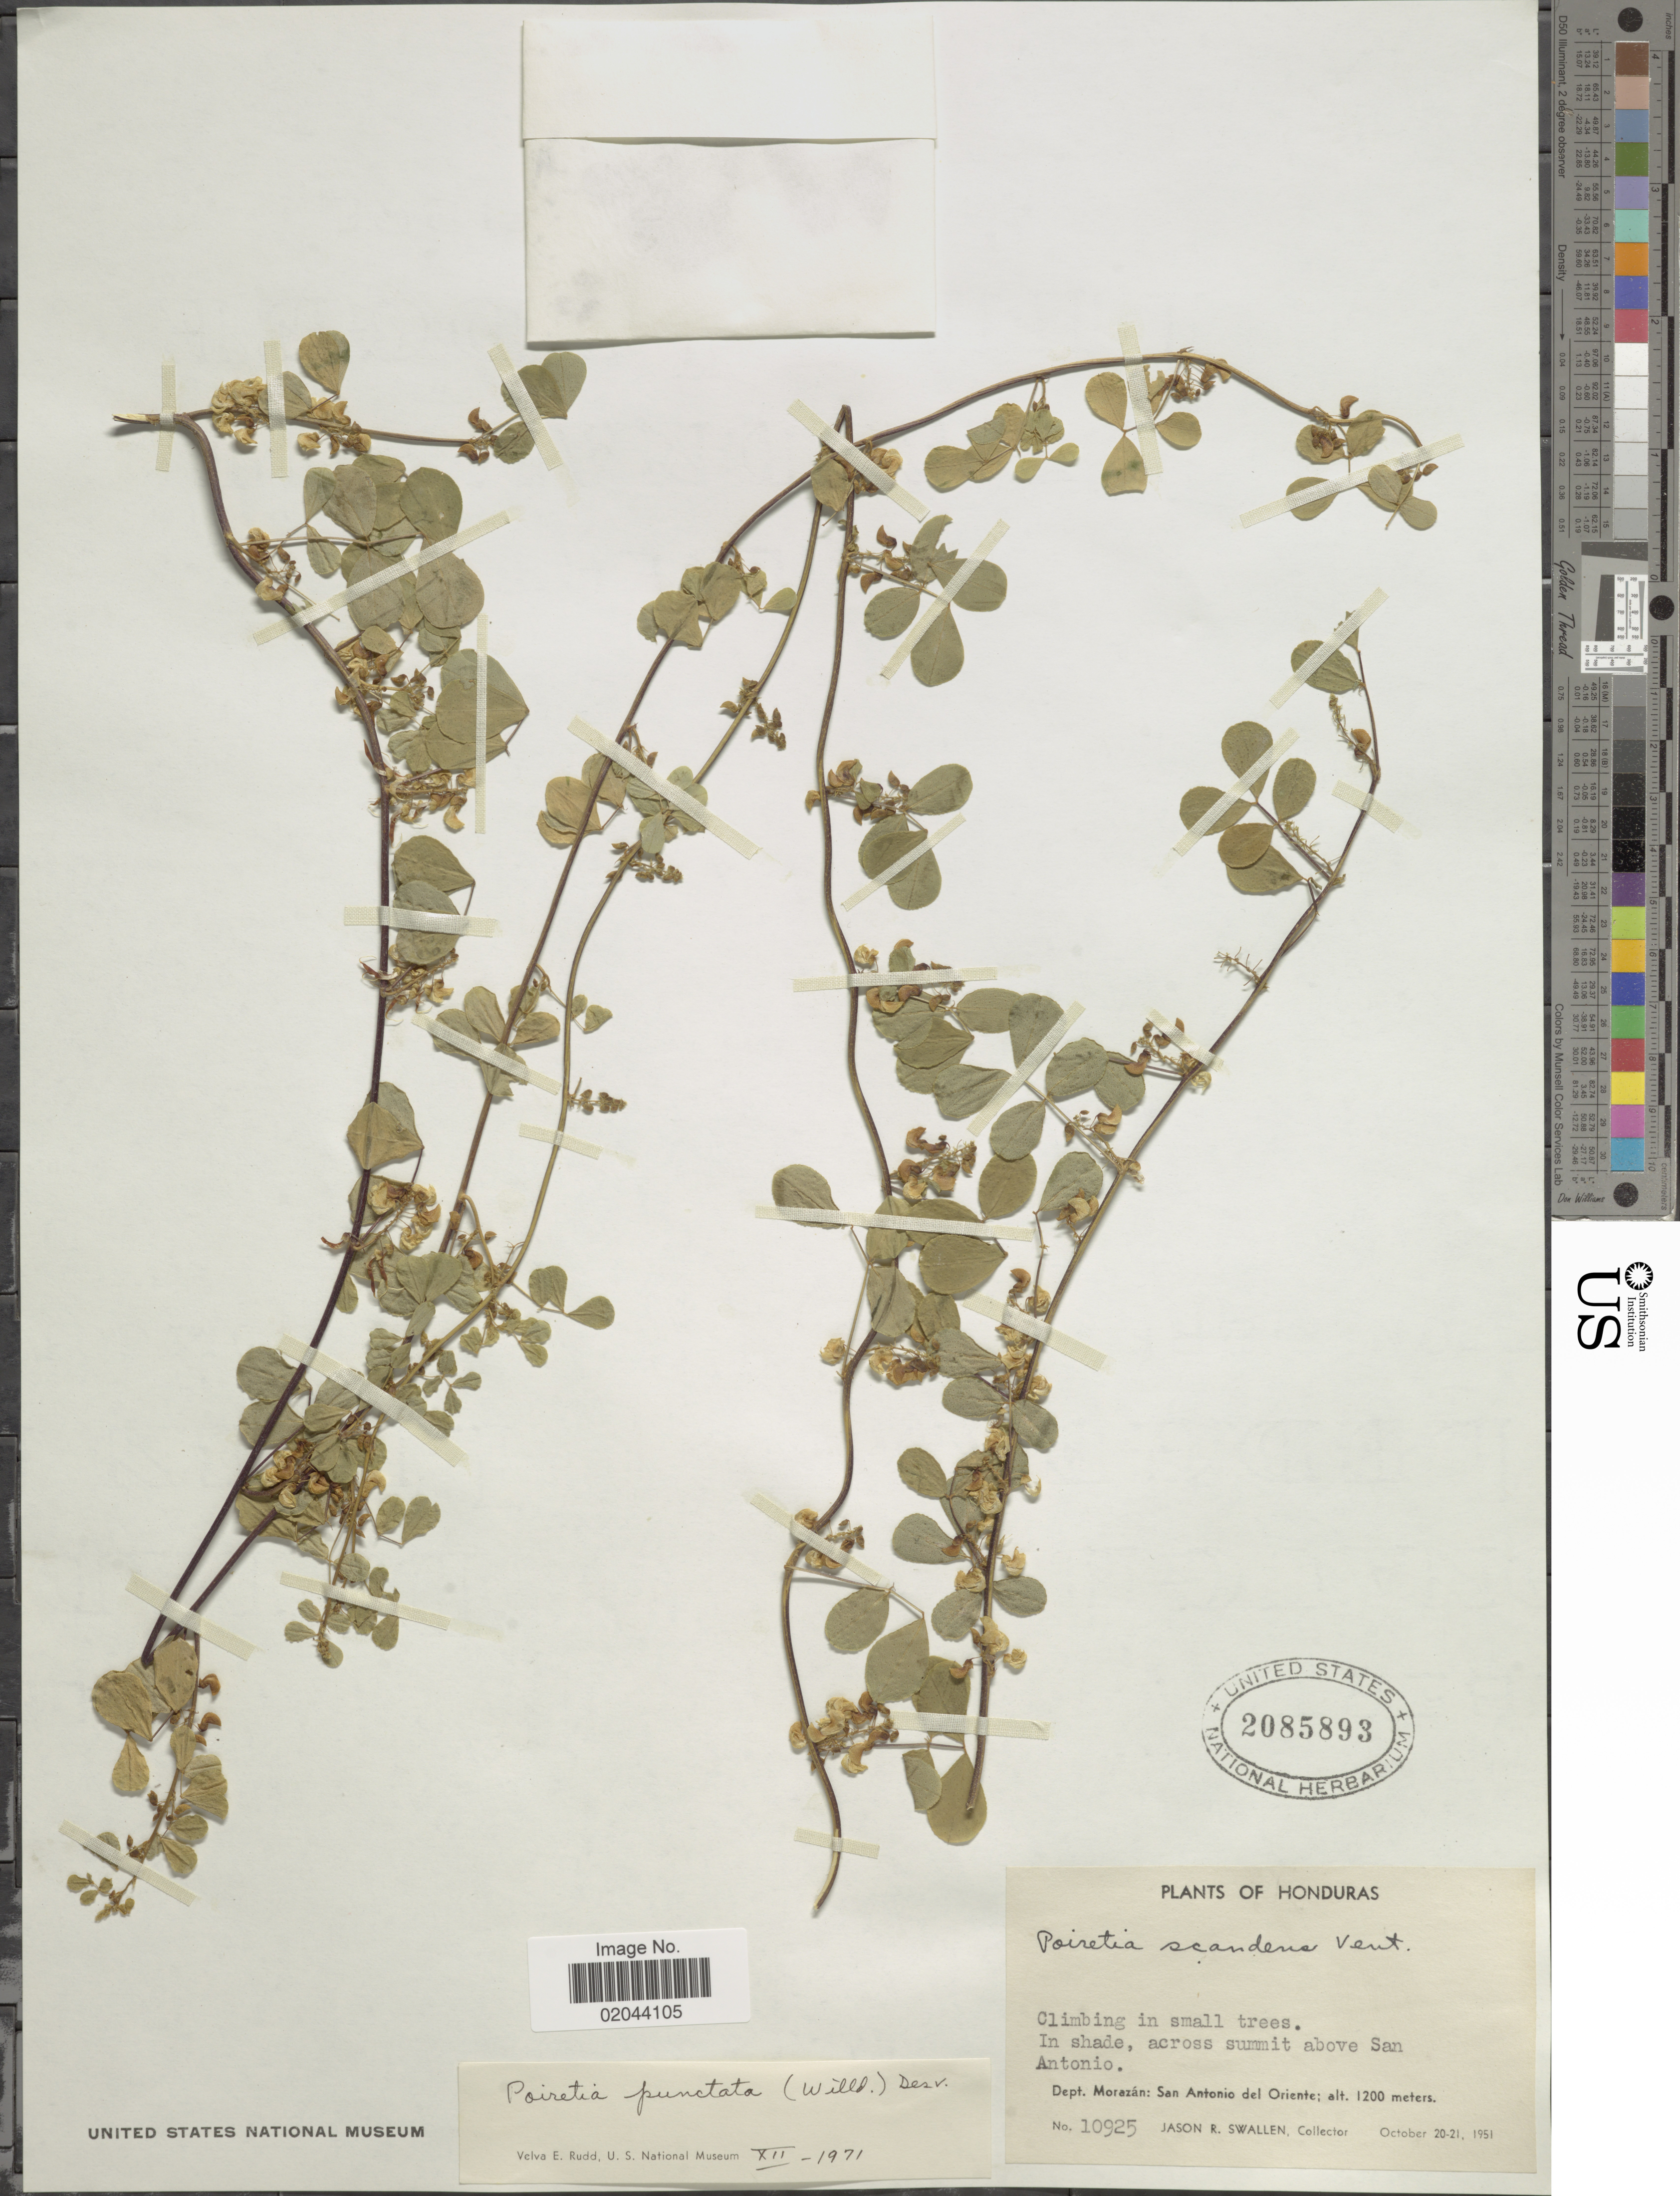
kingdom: Plantae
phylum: Tracheophyta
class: Magnoliopsida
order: Fabales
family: Fabaceae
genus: Poiretia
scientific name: Poiretia scandens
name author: Vent.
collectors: J. R. Swallen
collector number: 10925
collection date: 1951-10-20/1951-10-21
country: Honduras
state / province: Fco. Morazán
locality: across summit above San Antonio, San Antonio del Oriente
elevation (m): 1200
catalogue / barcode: US 2085893